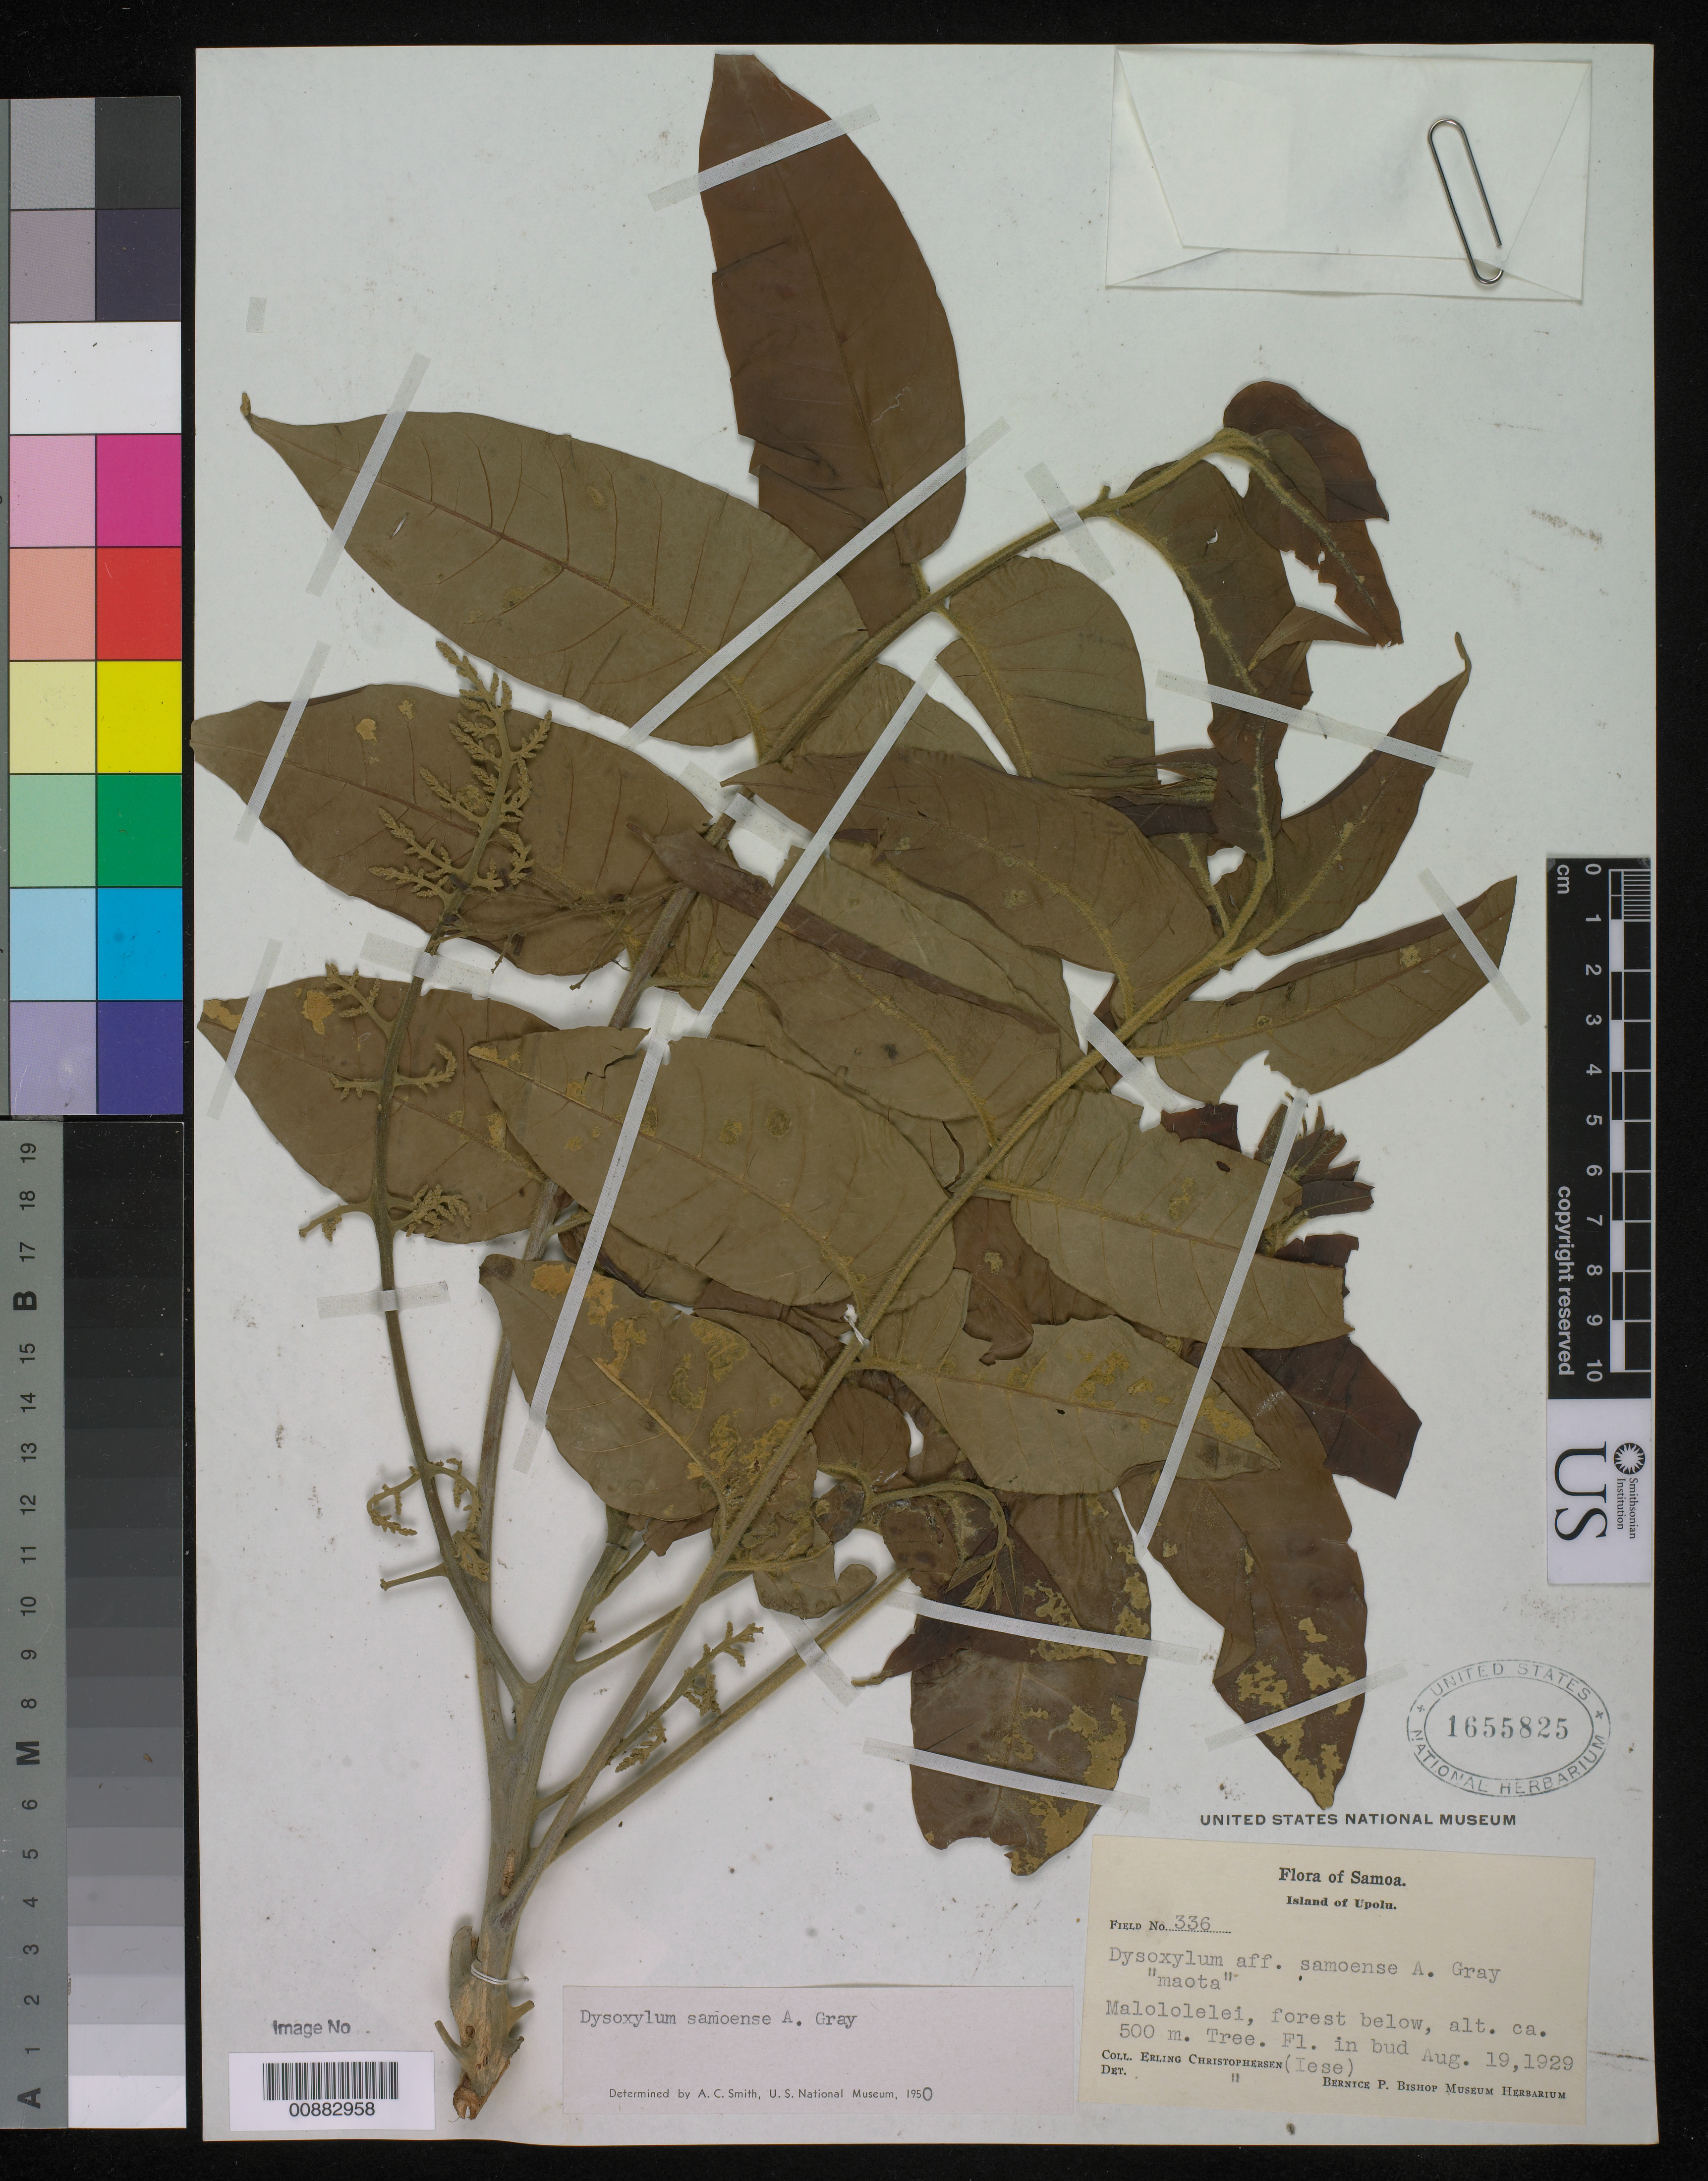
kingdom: Plantae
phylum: Tracheophyta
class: Magnoliopsida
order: Sapindales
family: Meliaceae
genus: Didymocheton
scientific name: Didymocheton alliaceus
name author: (G. Forst.) Mabb.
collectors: E. Christophersen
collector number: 336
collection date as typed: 19 Aug 1929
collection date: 1929-08-19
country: Samoa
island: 'Upolu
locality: Malololelei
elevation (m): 500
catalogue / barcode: US 1655825